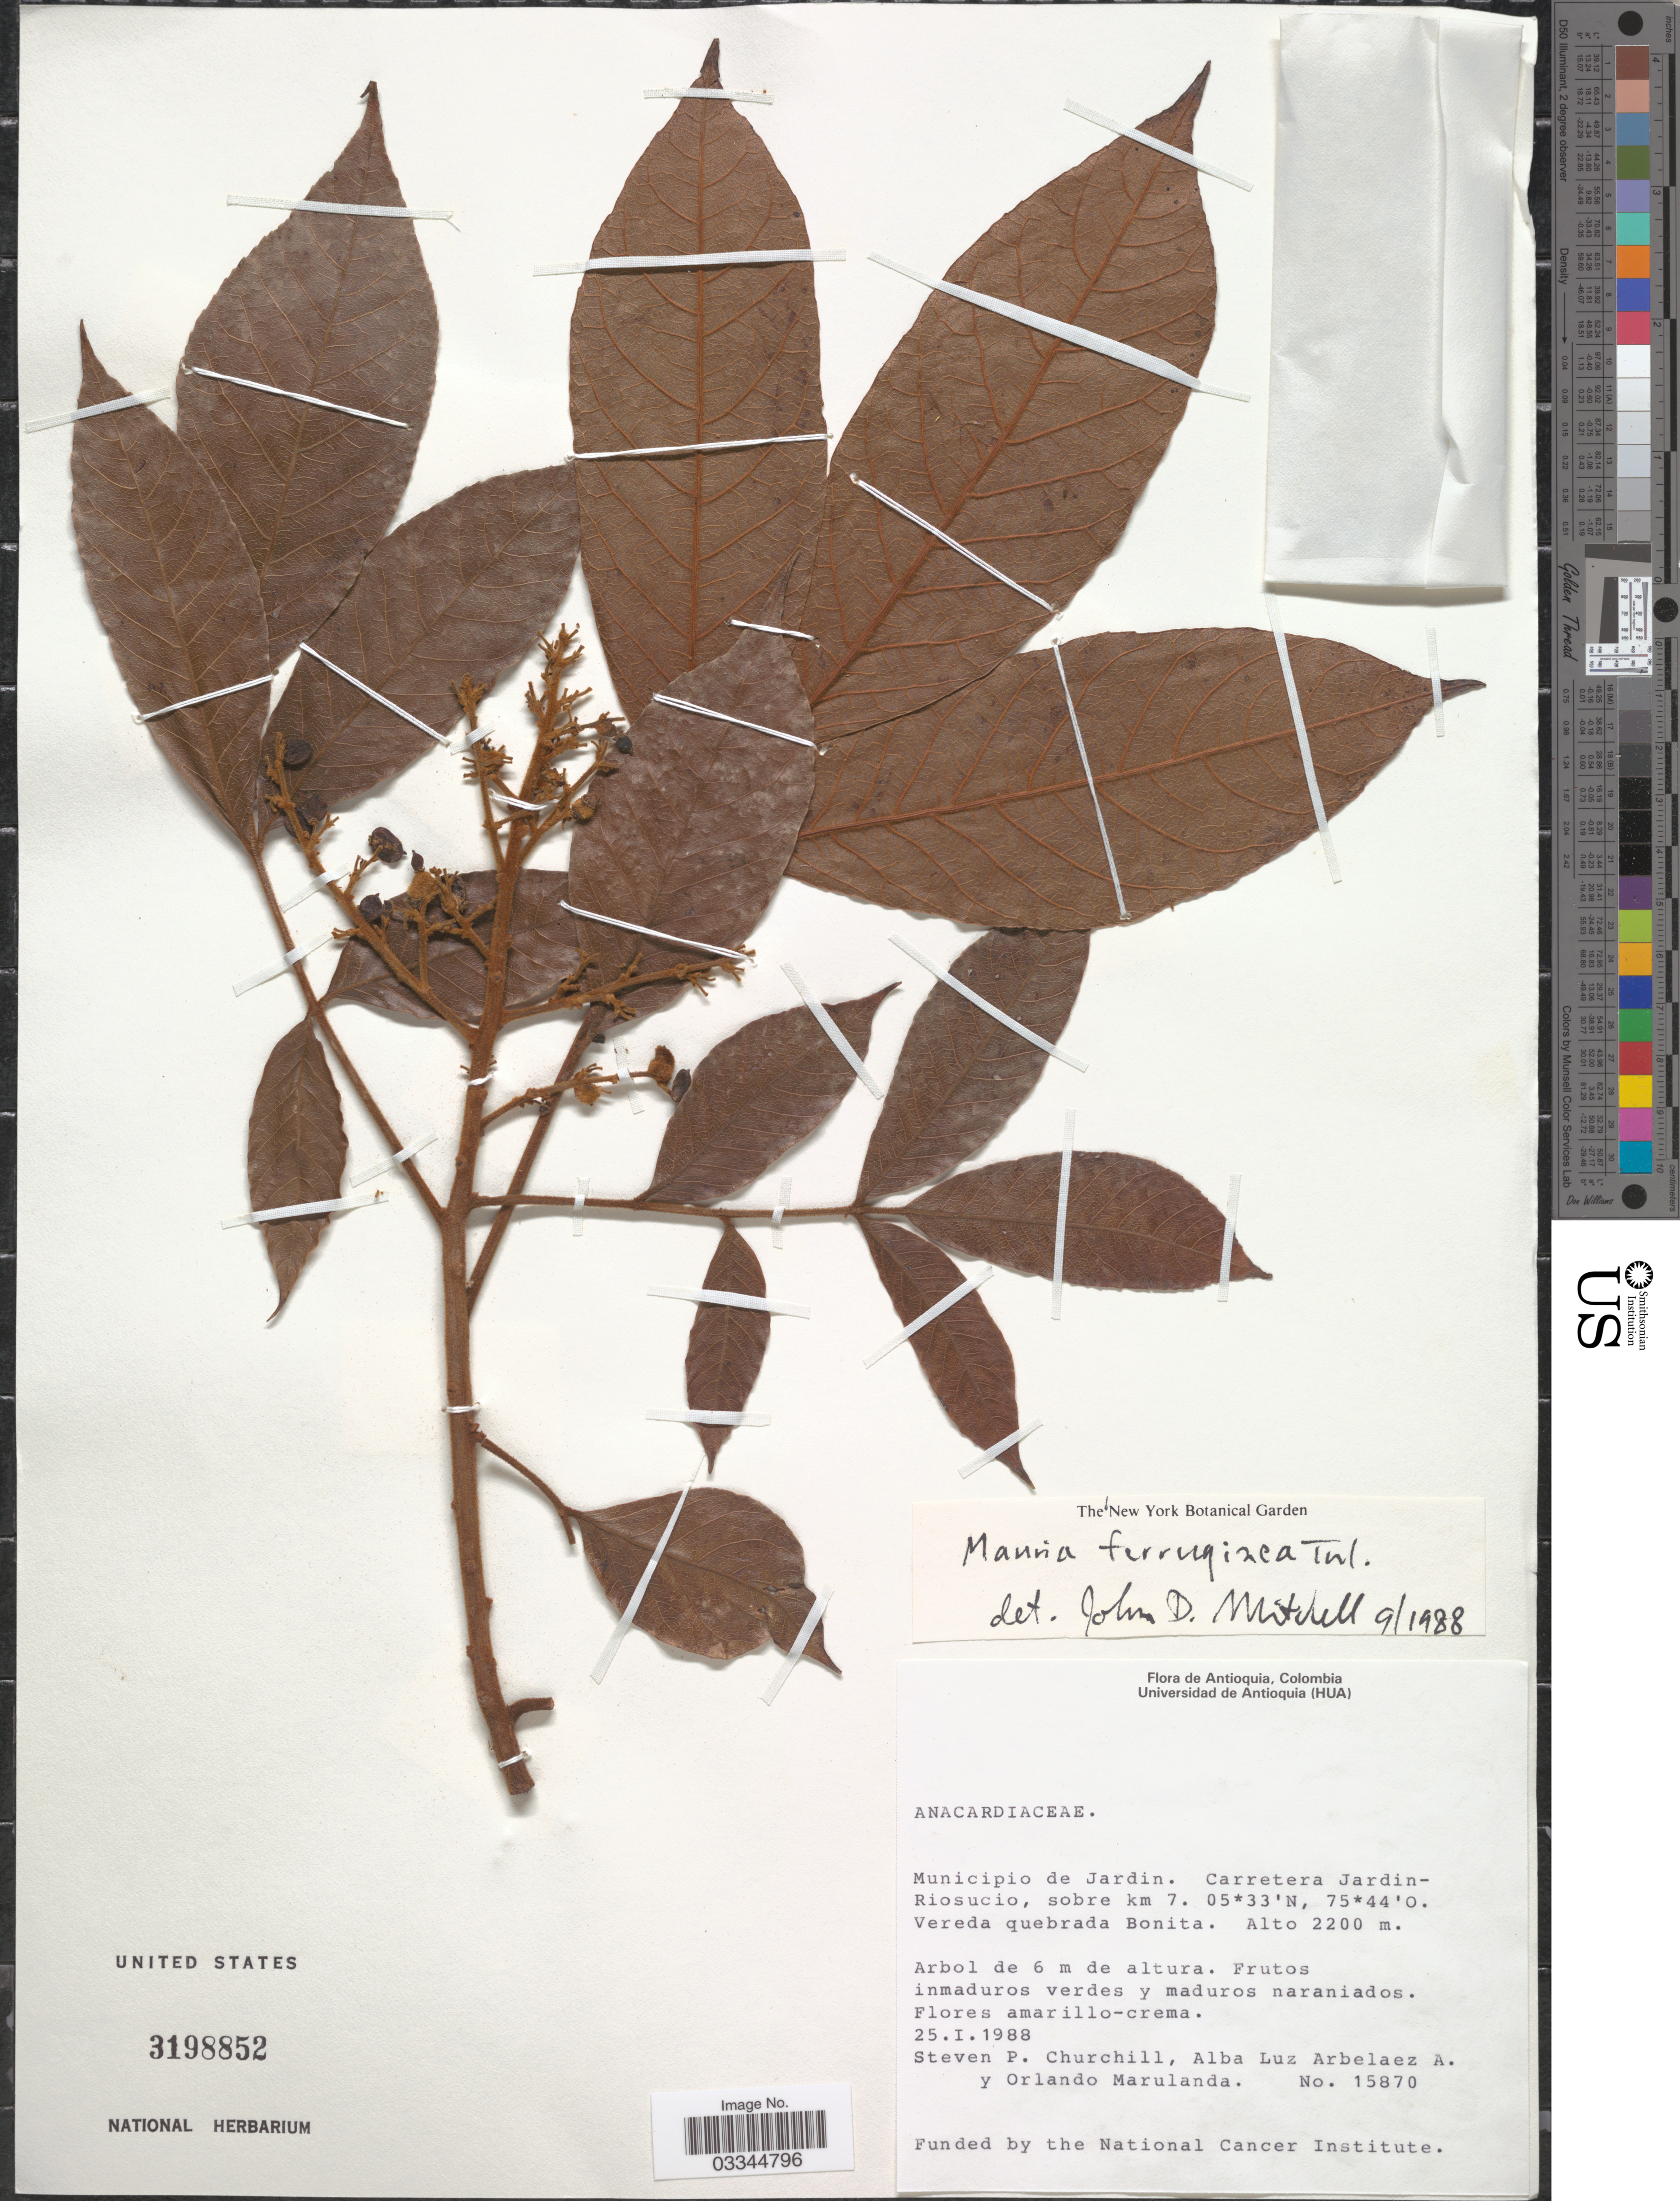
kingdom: Plantae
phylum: Tracheophyta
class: Magnoliopsida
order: Sapindales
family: Anacardiaceae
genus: Mauria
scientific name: Mauria ferruginea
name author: Tul.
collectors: S. Churchill, A. L. Arbelaez & O. Marulanda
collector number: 15870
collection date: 1988-01-25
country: Colombia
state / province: Antioquia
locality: Municipio de Jardin. Carretera Jardin-Riosucio, sobre km 7. Vereda quebrada Bonita.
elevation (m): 2200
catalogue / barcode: US 3198852